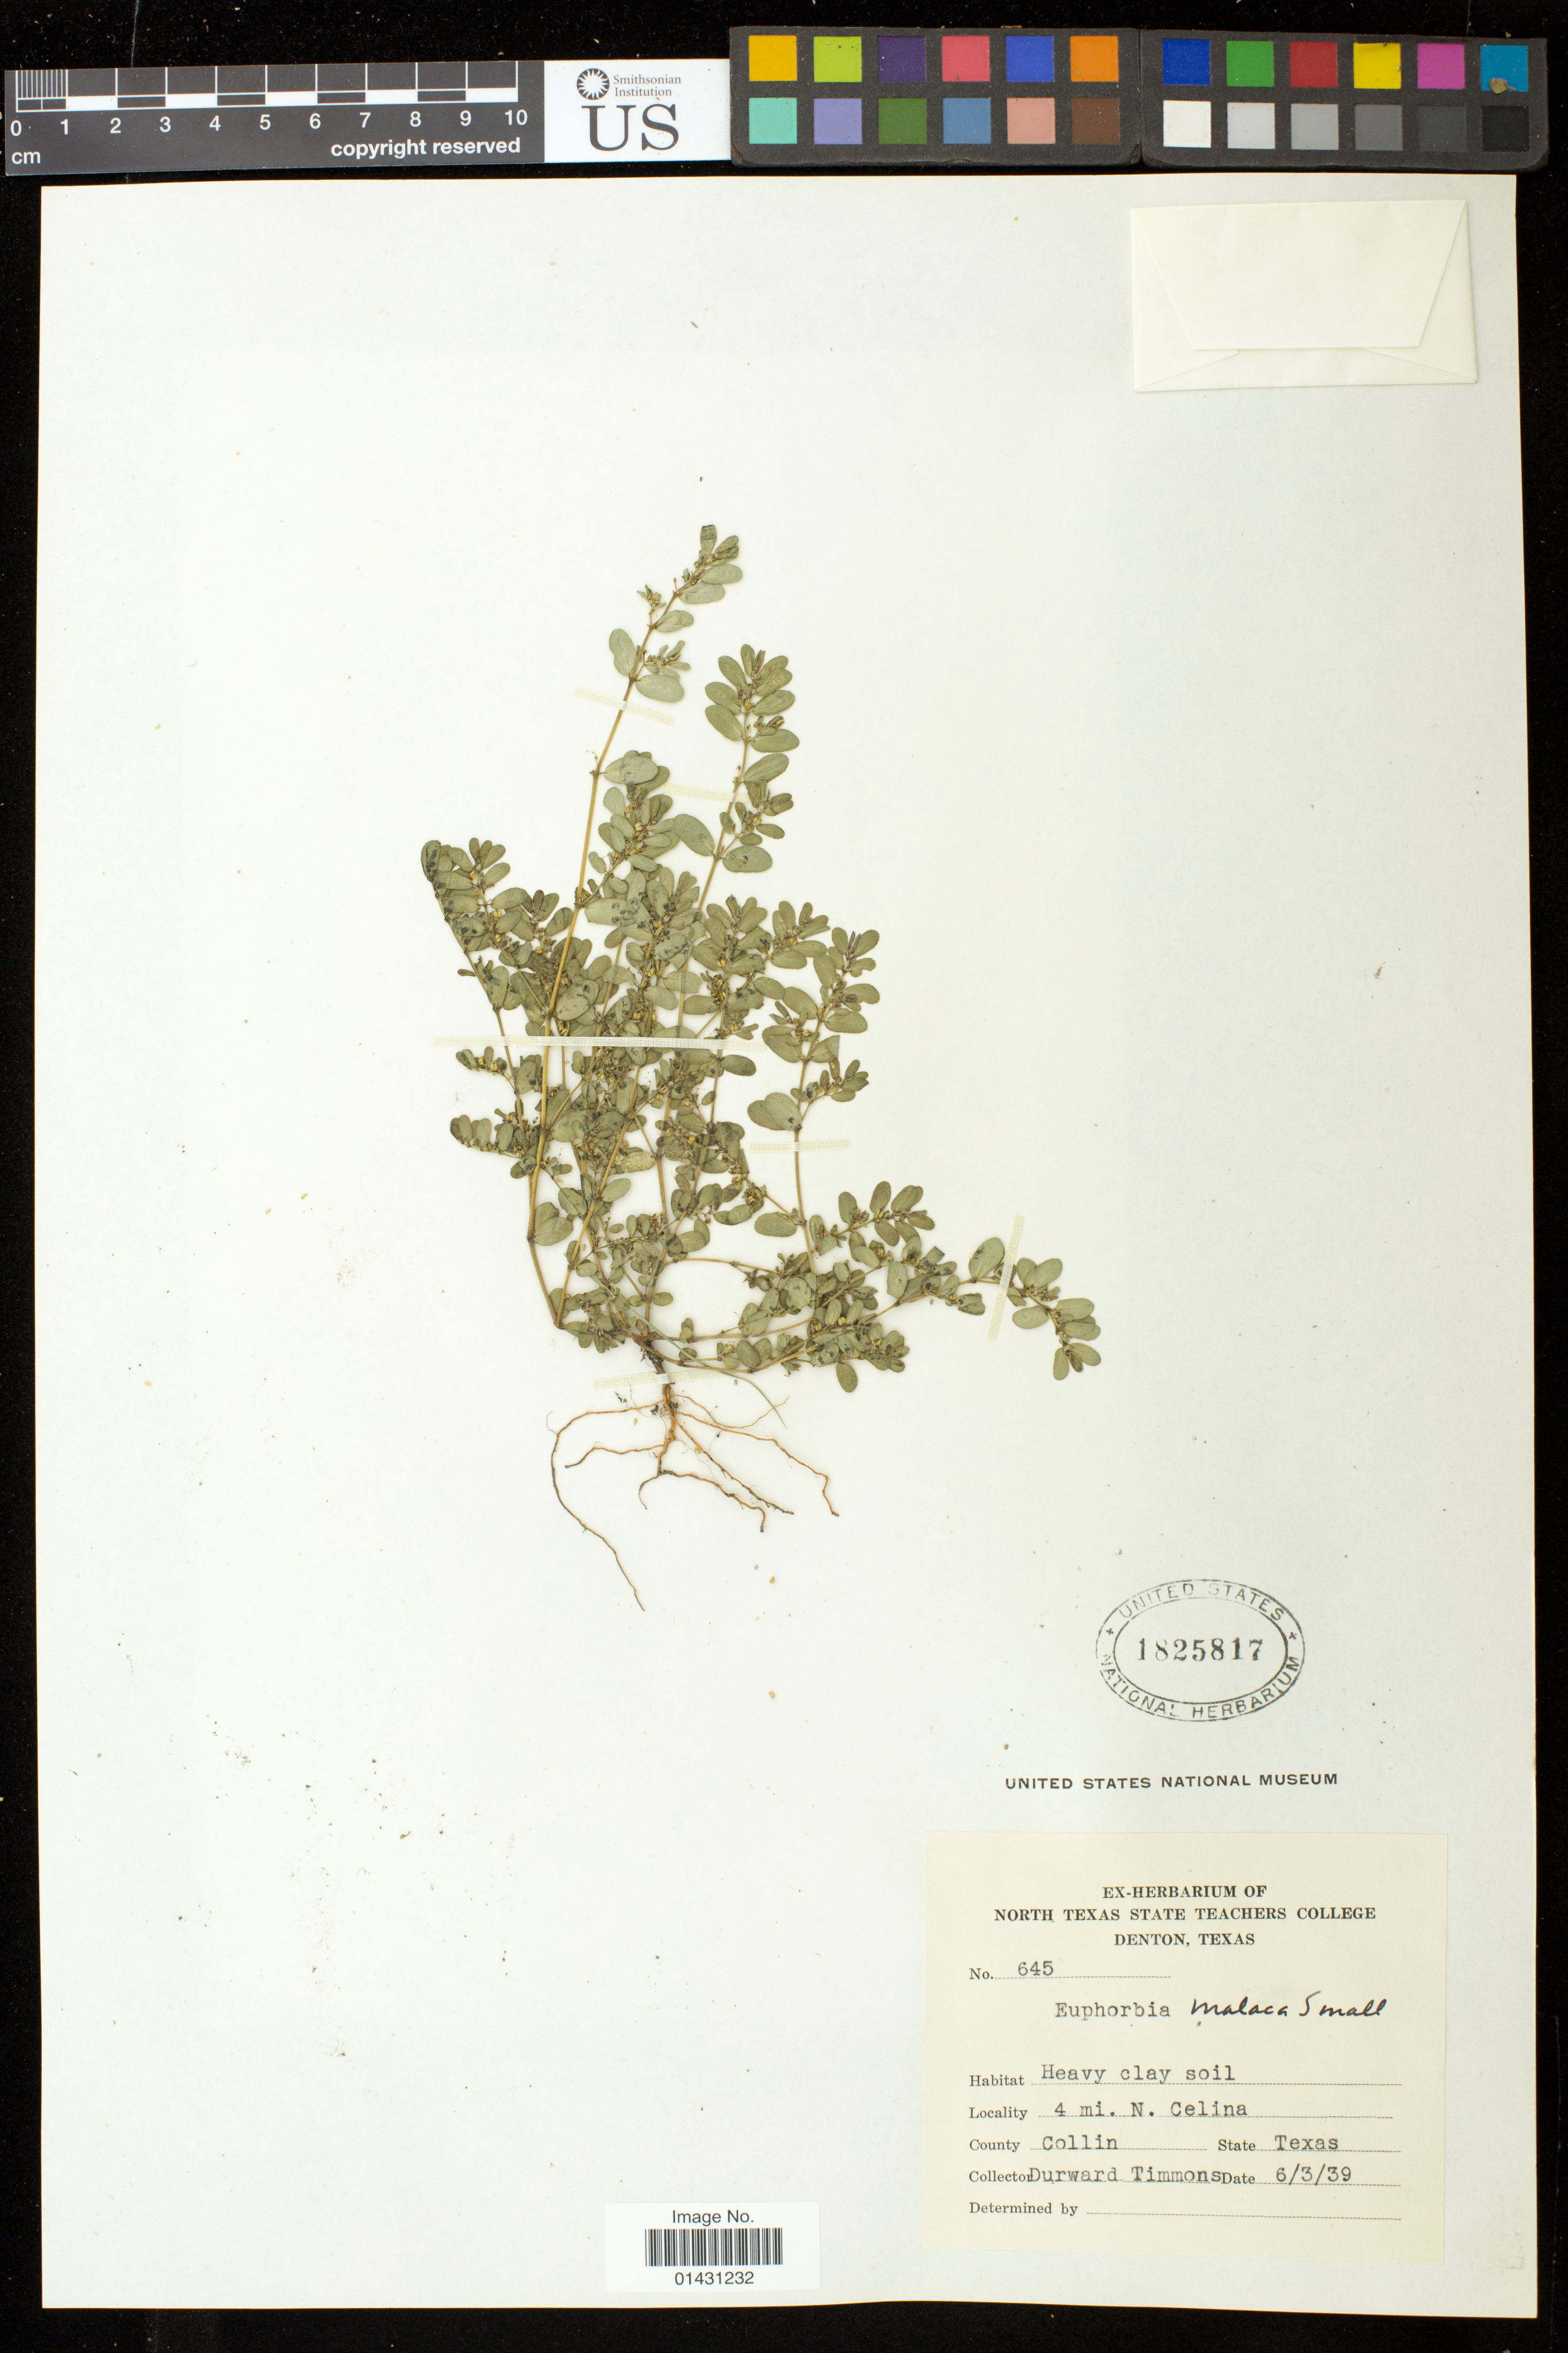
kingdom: Plantae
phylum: Tracheophyta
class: Magnoliopsida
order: Malpighiales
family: Euphorbiaceae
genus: Euphorbia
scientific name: Euphorbia prostrata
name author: Aiton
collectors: D. Timmons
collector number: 645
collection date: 1939-06-03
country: United States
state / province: Texas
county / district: Collin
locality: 4 mi. N. Celina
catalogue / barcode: US 1825817